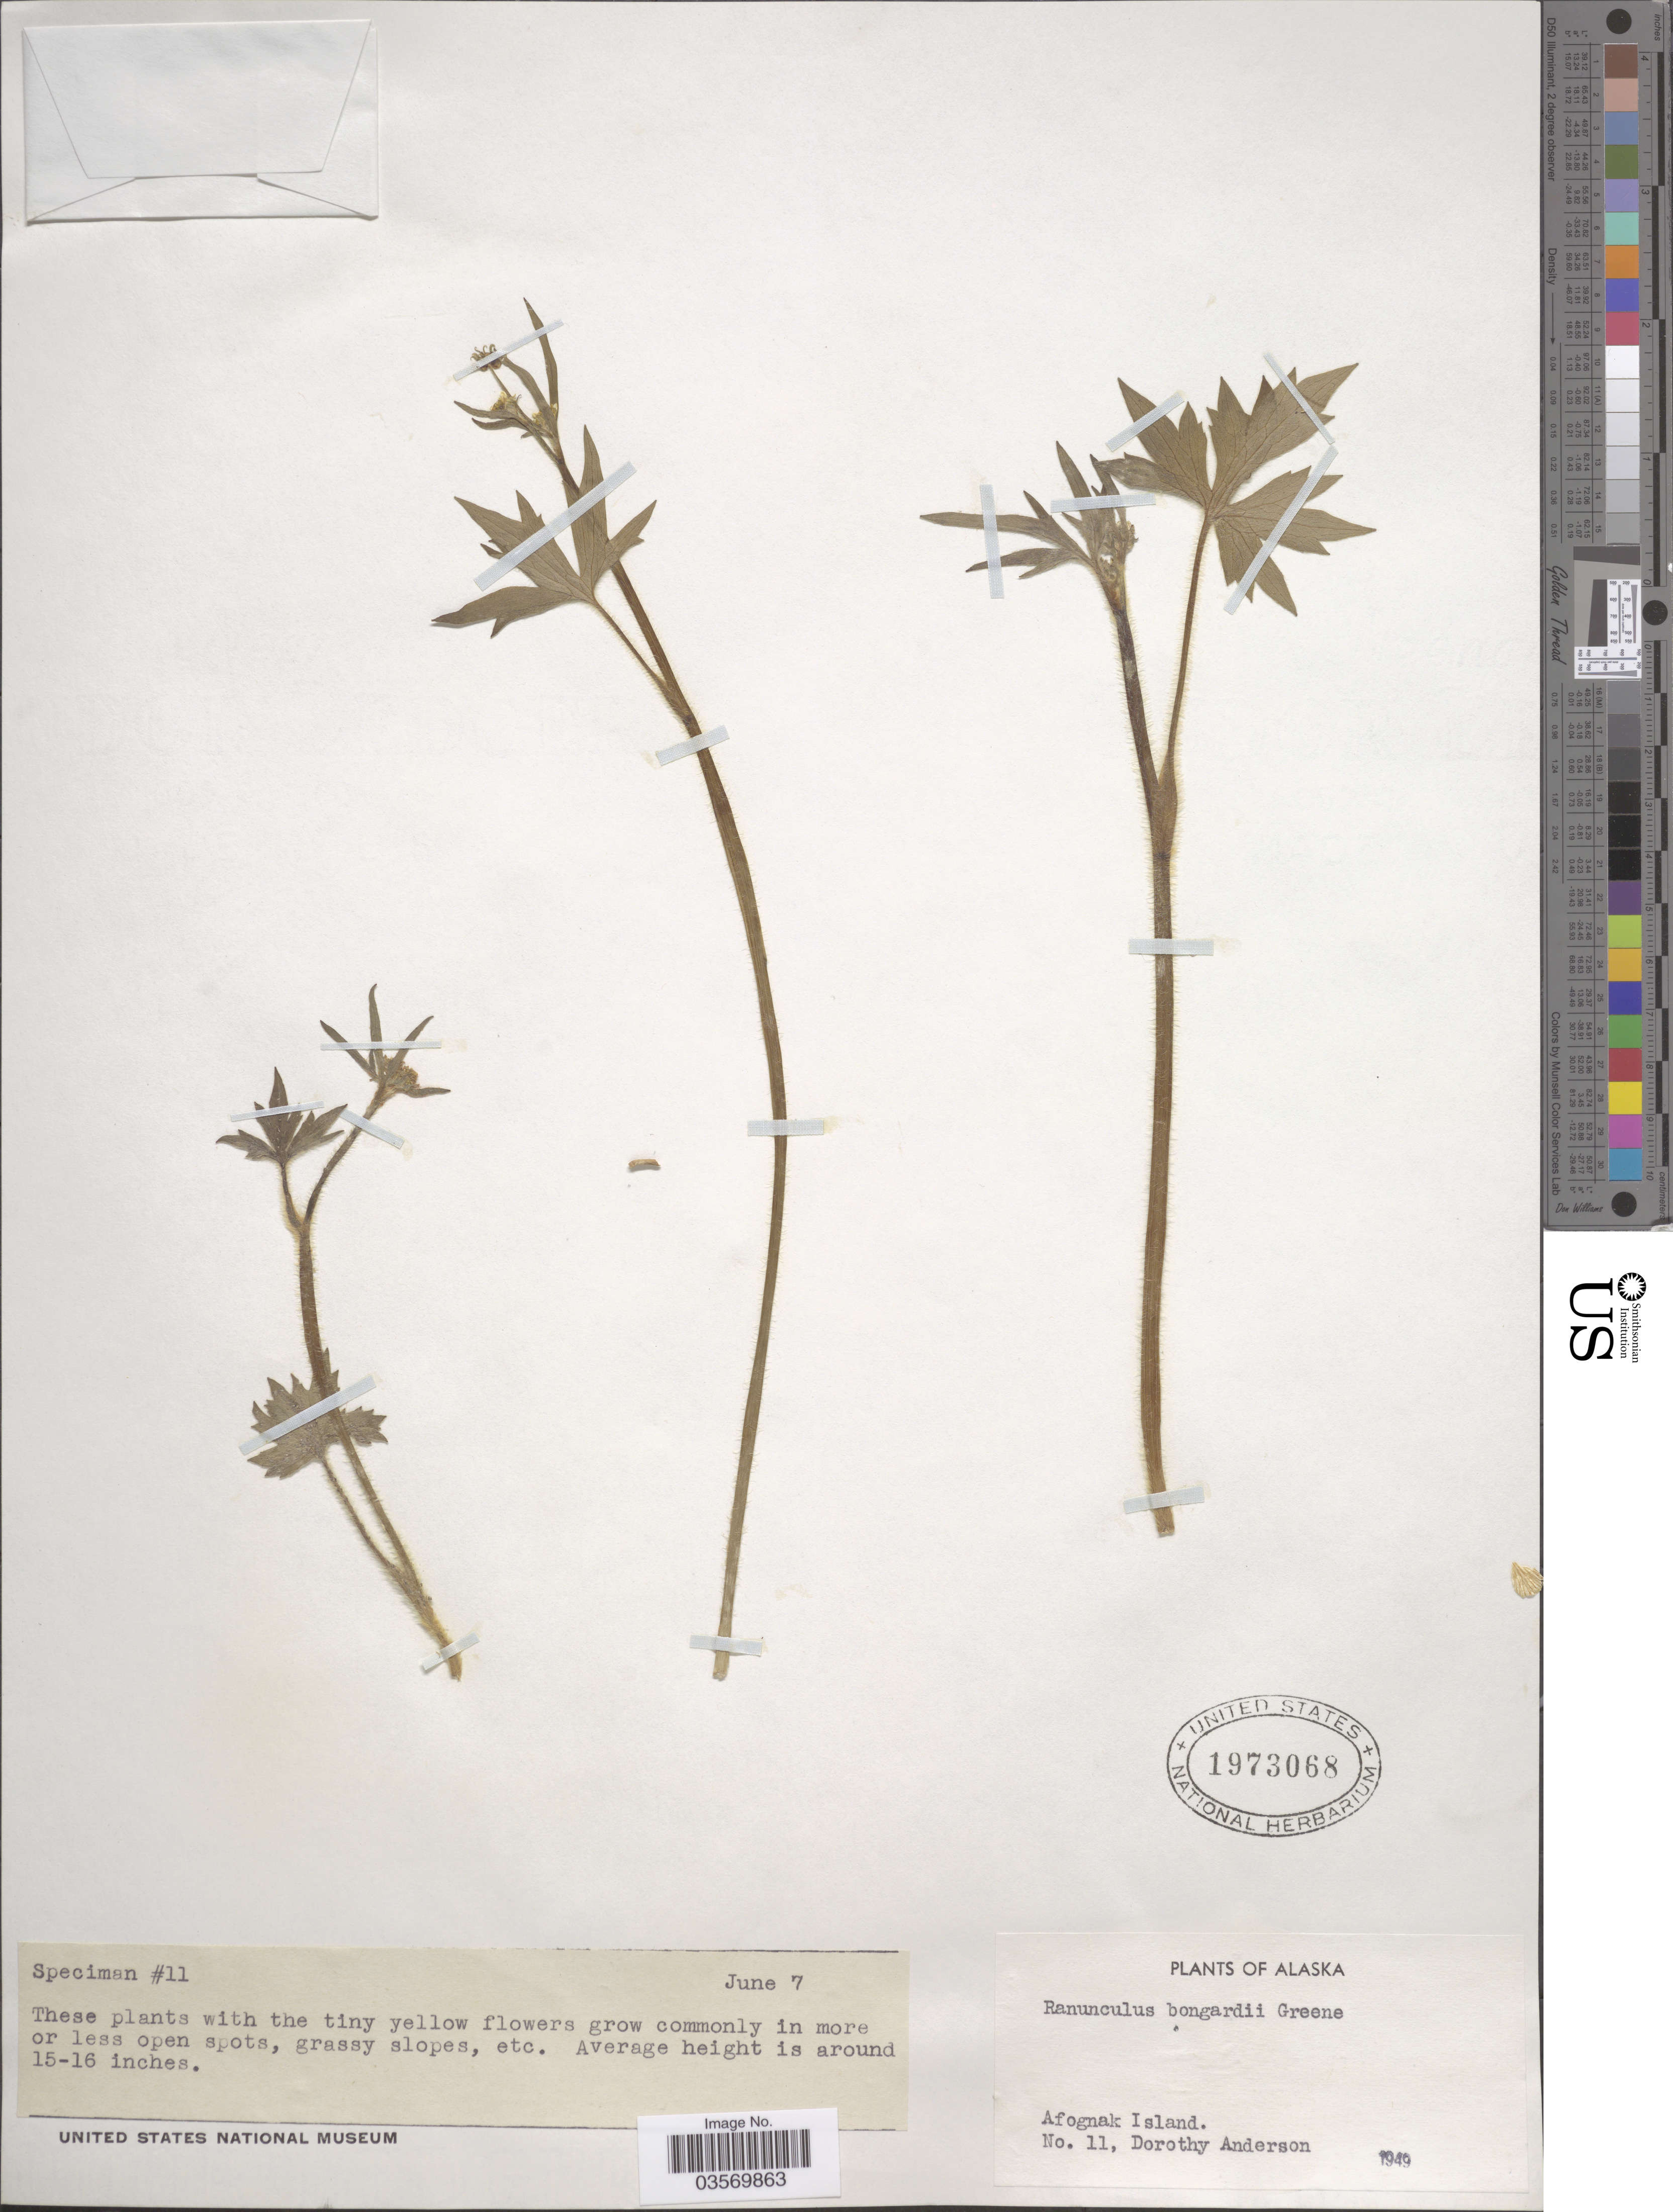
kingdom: Plantae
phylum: Tracheophyta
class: Magnoliopsida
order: Ranunculales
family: Ranunculaceae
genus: Ranunculus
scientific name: Ranunculus uncinatus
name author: D. Don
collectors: D. Anderson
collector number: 11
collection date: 1949-06-07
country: United States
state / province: Alaska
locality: Afognak Island.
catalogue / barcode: US 1973068